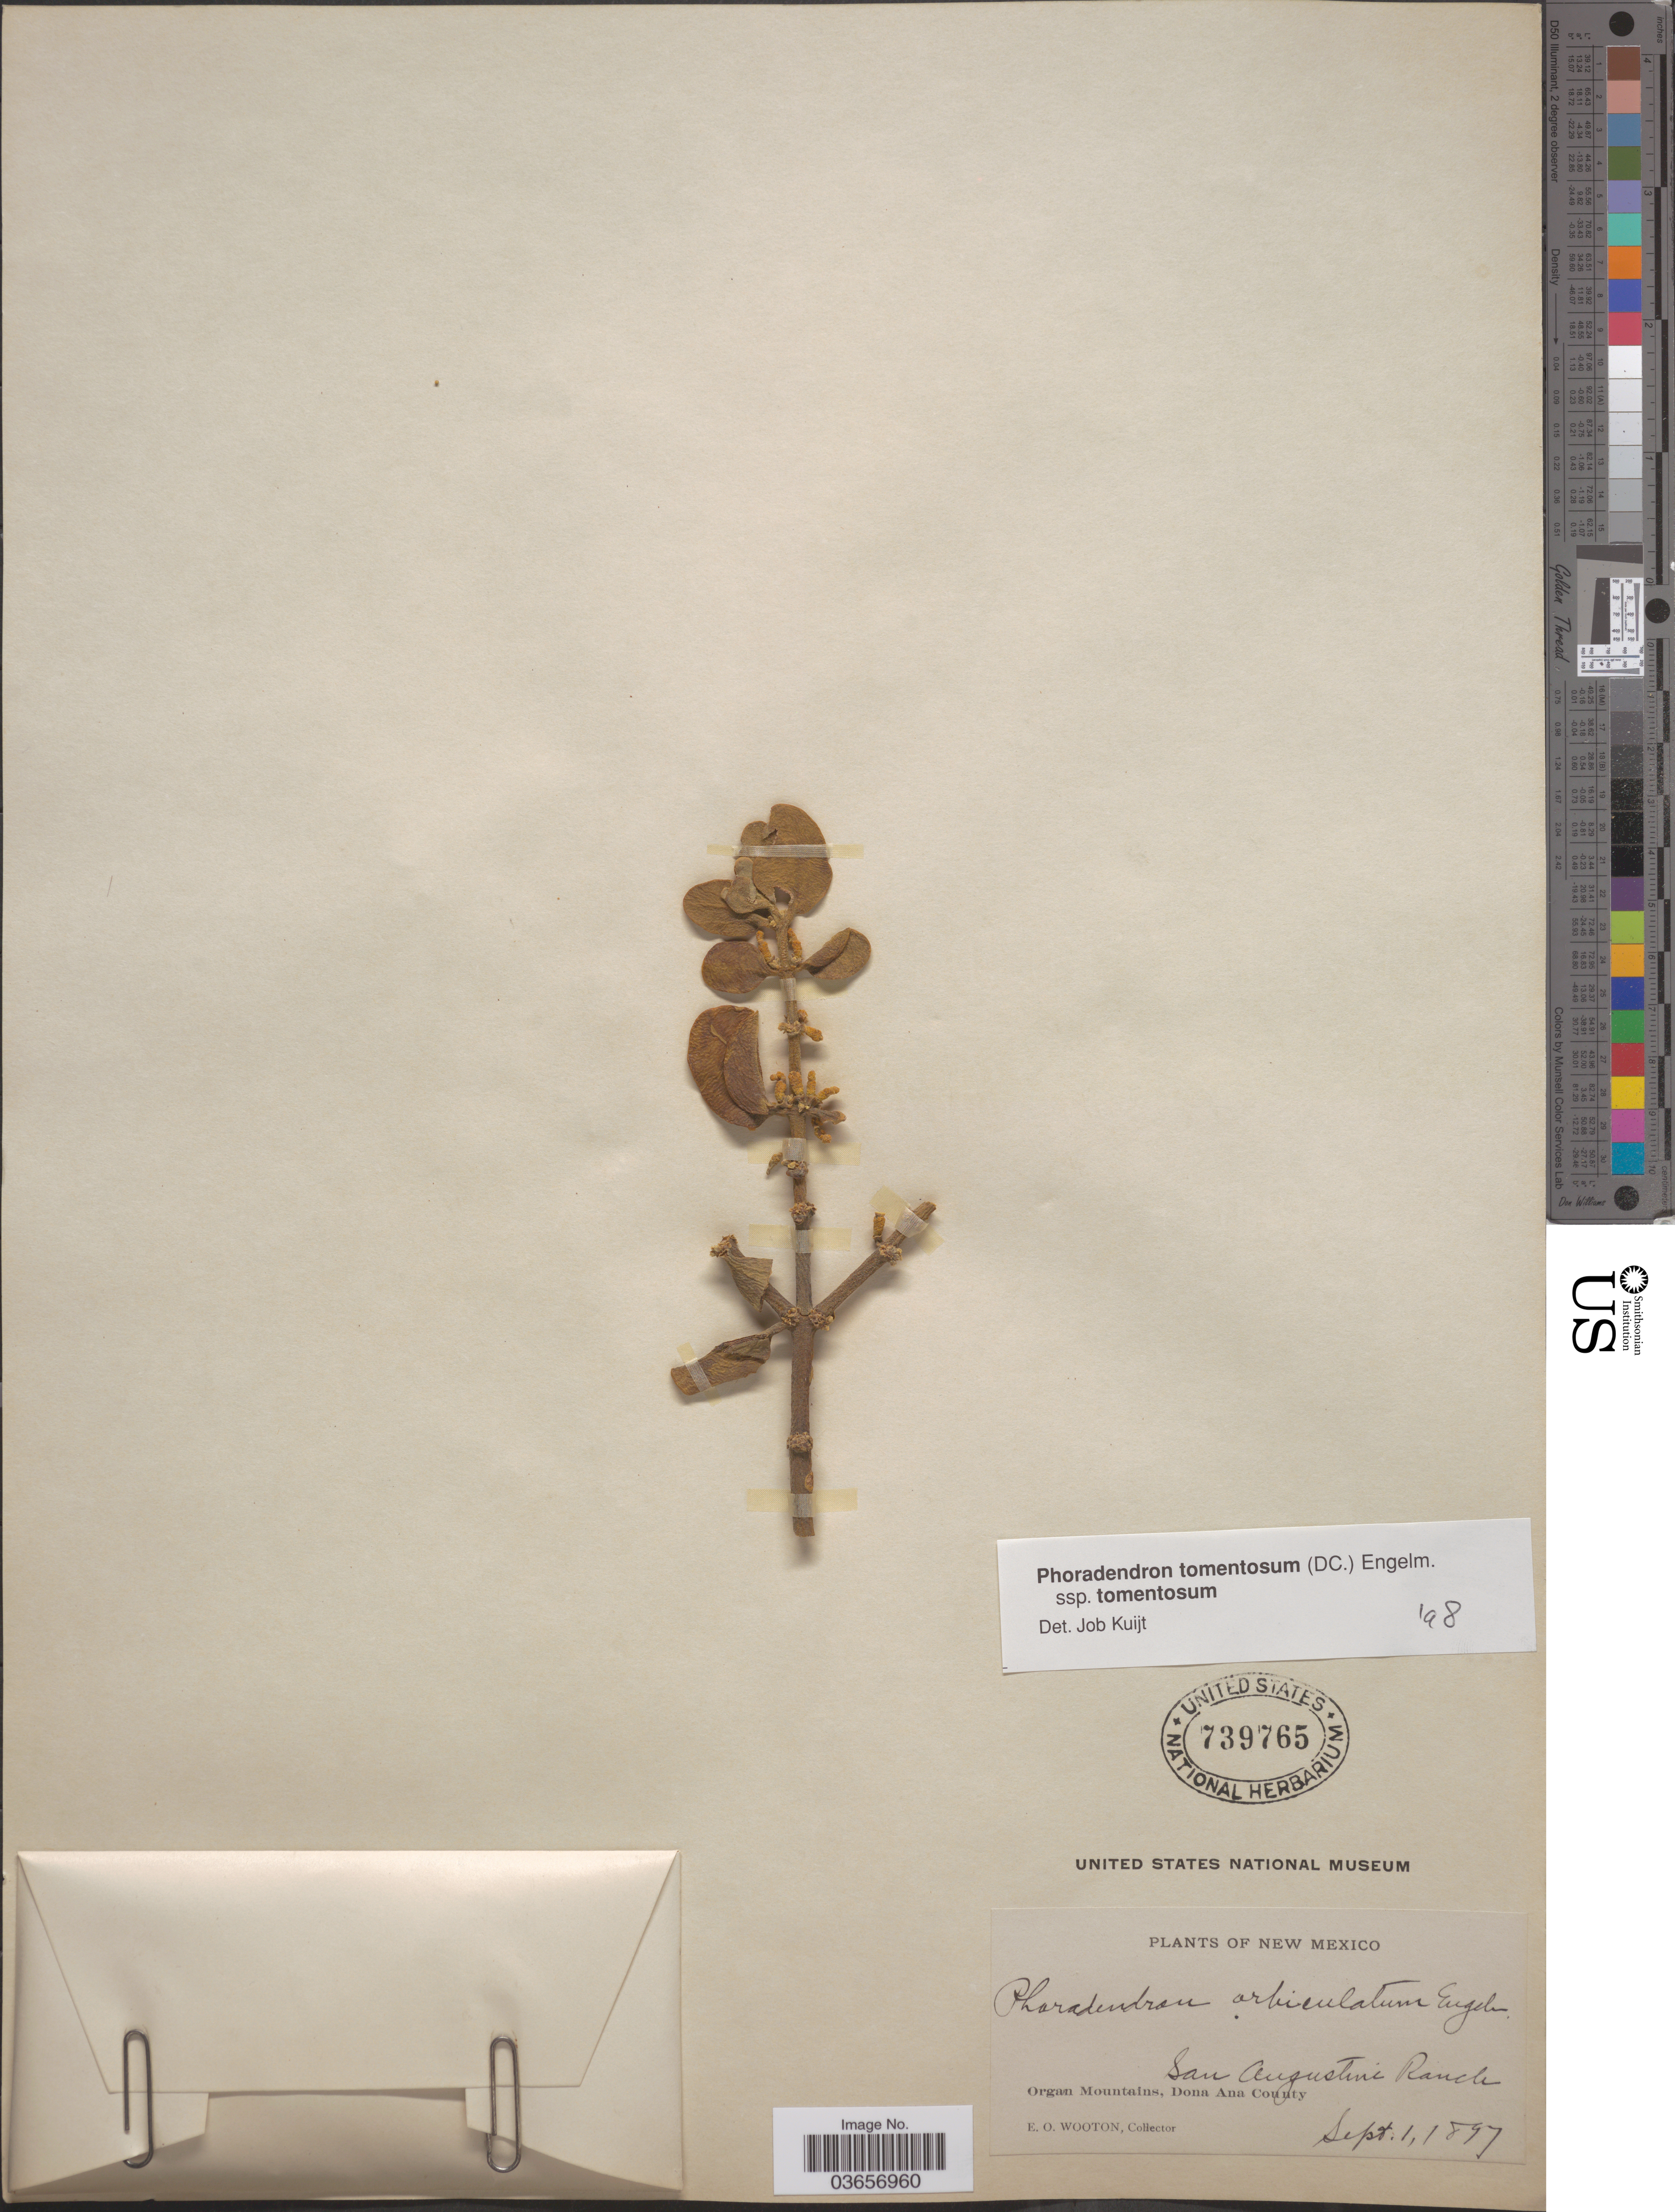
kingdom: Plantae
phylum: Tracheophyta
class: Magnoliopsida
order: Santalales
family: Viscaceae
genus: Phoradendron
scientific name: Phoradendron tomentosum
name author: DC.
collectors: E. O. Wooton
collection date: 1897-09-01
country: United States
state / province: New Mexico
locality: San Augustine Ranch, Organ Mountains, Dona Ana County.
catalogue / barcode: US 739765